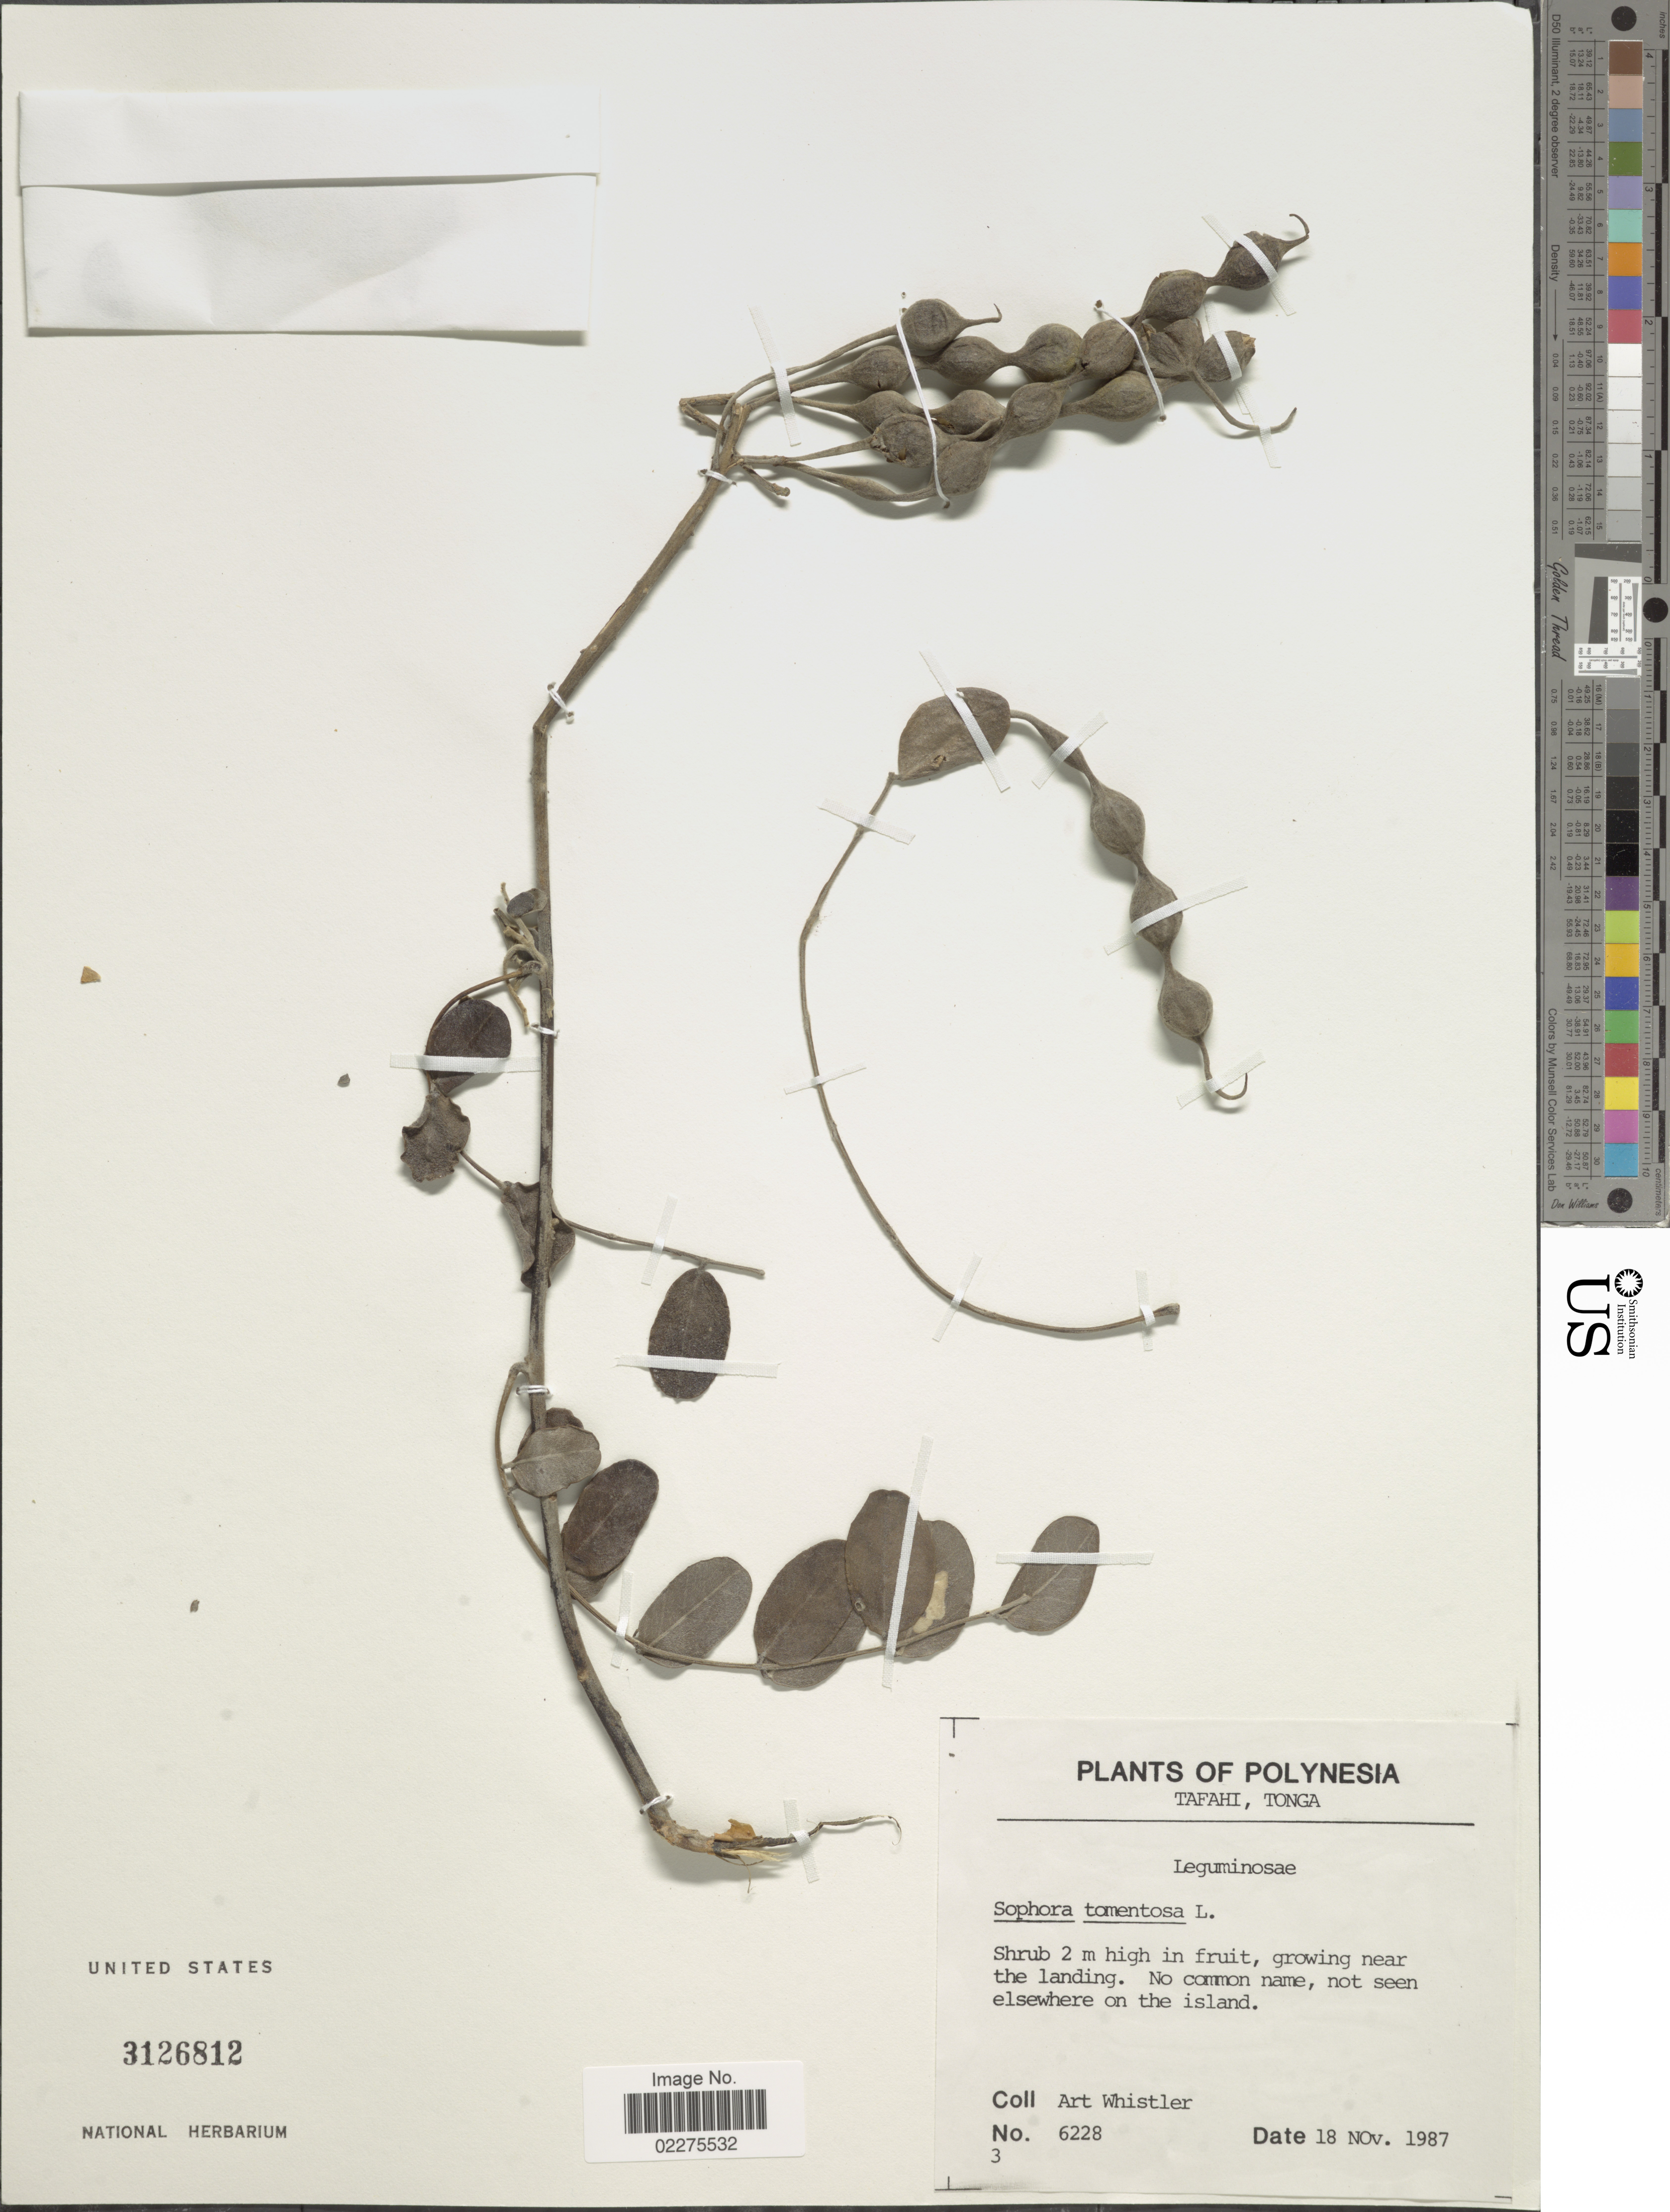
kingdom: Plantae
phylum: Tracheophyta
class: Magnoliopsida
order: Fabales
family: Fabaceae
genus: Sophora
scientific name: Sophora tomentosa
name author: L.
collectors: A. Whistler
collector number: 3/6228*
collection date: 1987-11-18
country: Tonga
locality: Polynesia. Tafahi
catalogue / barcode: US 3126812